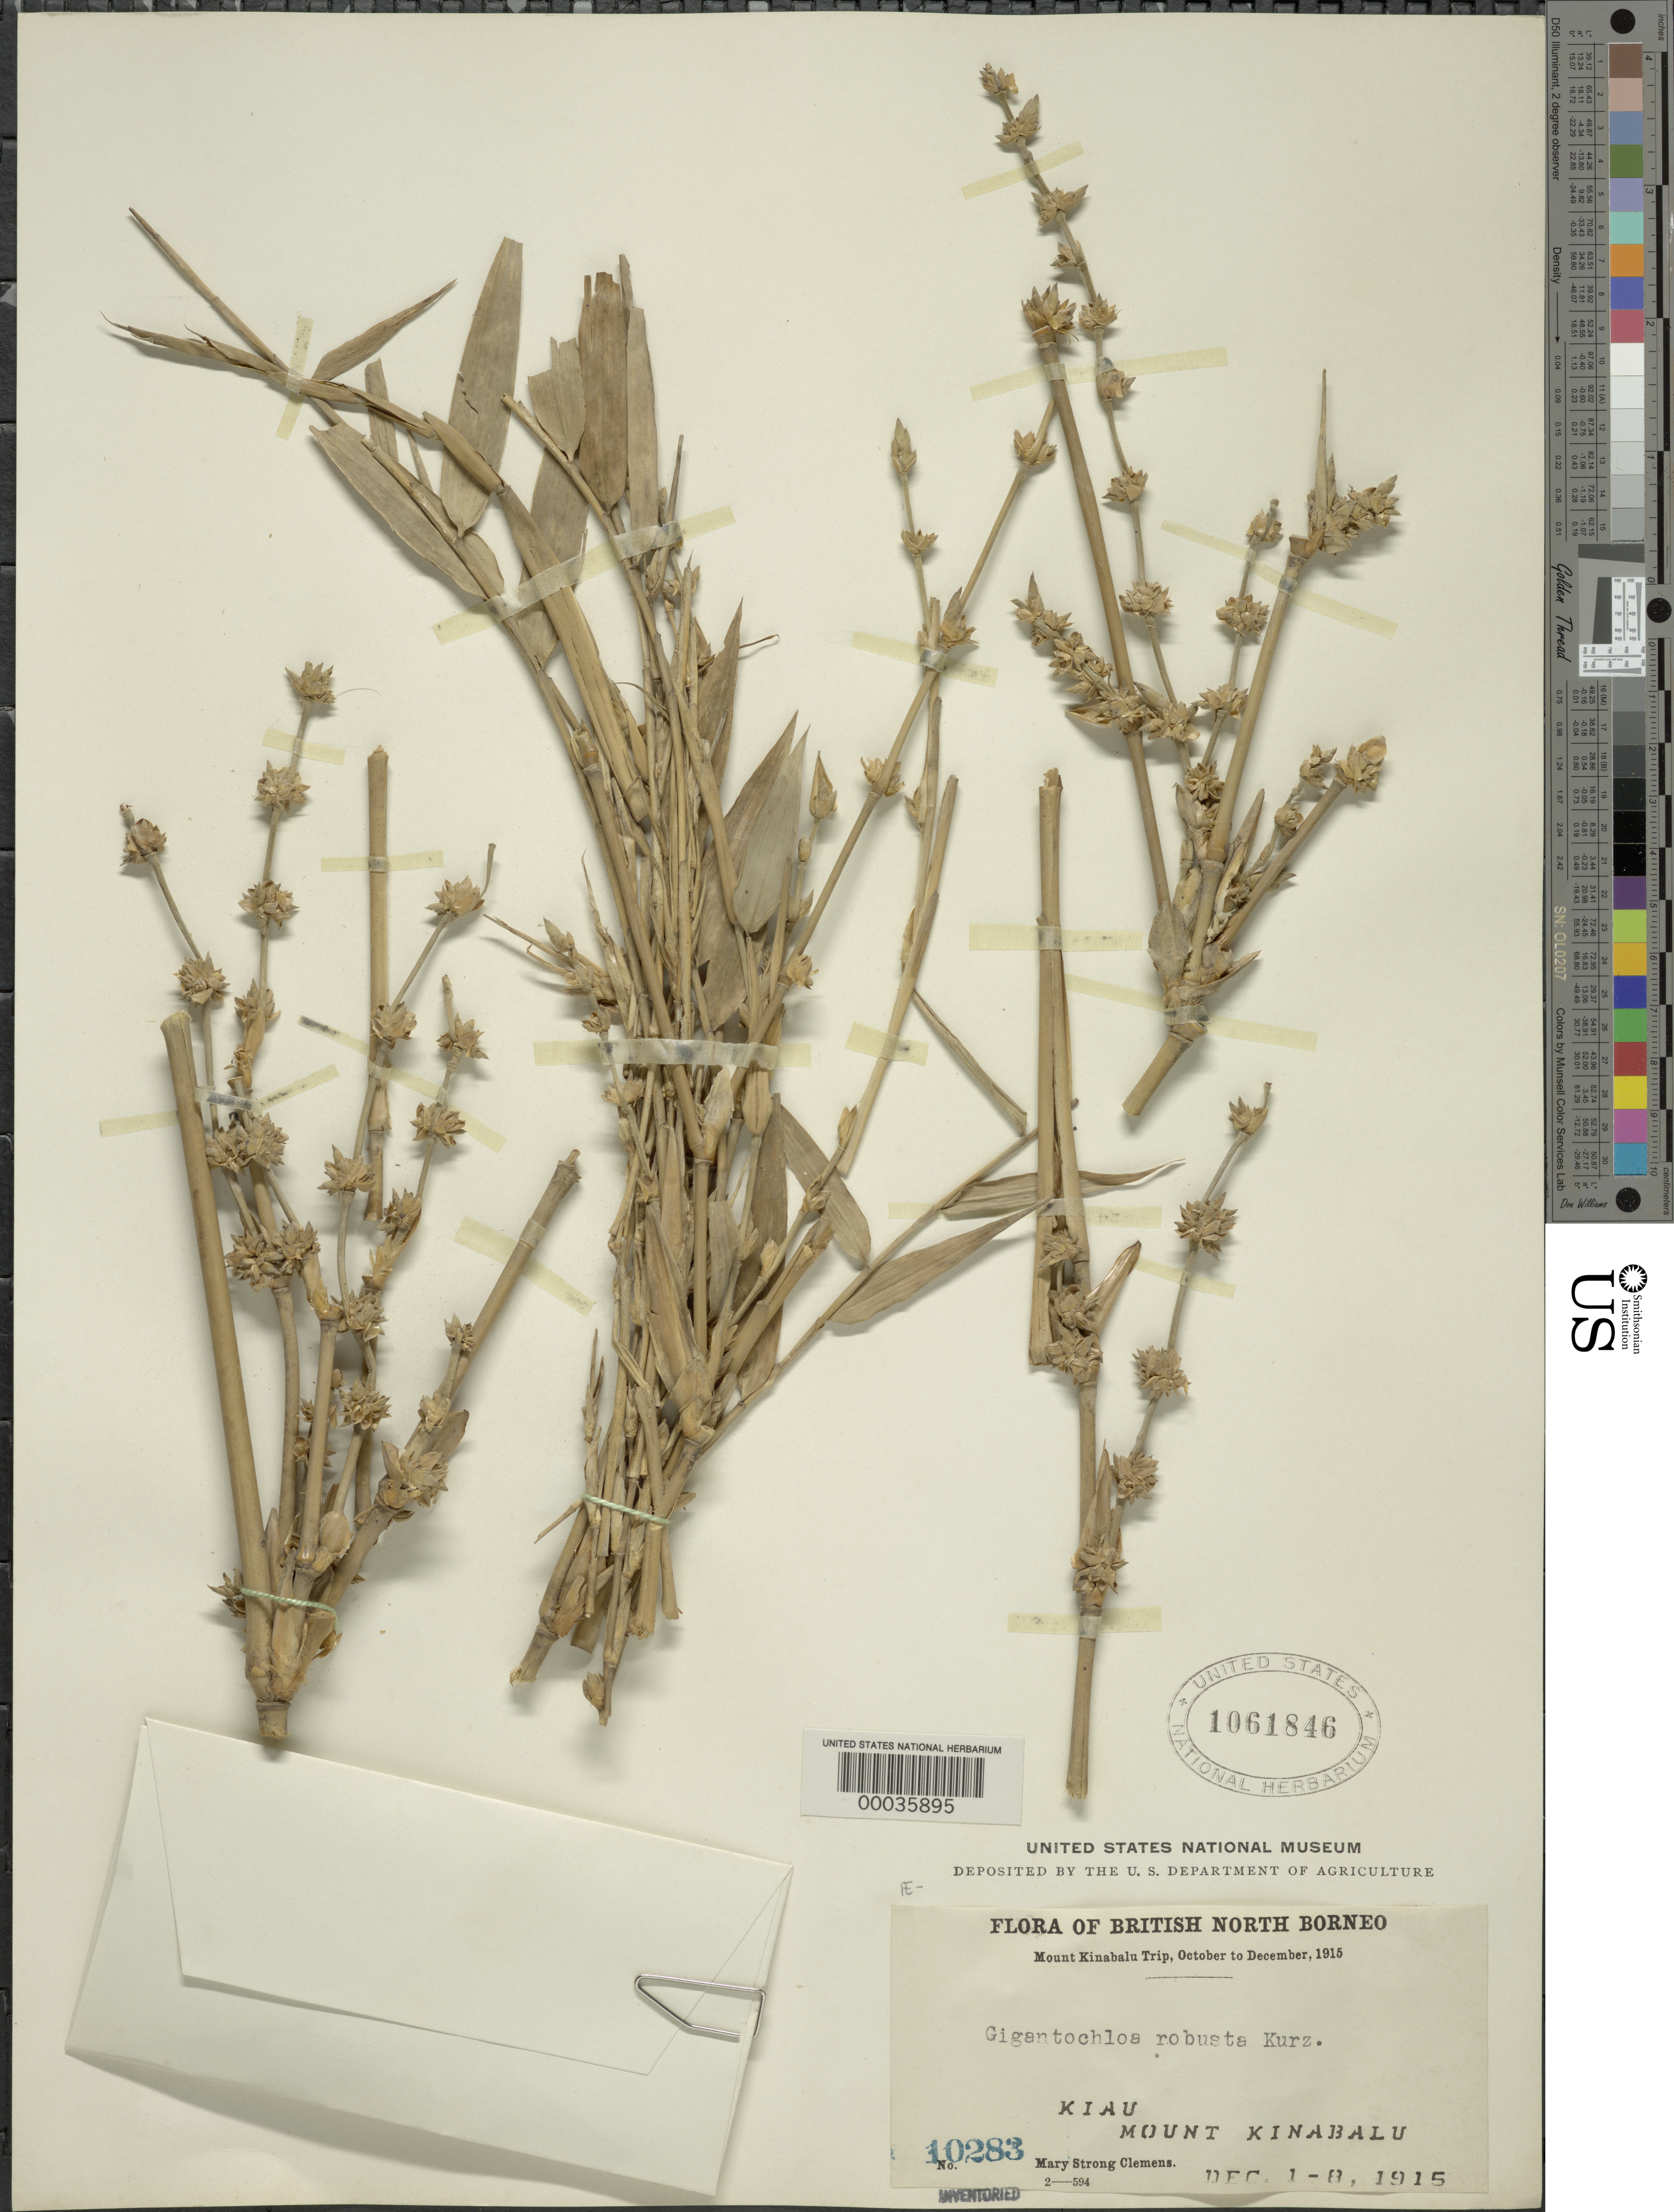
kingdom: Plantae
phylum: Tracheophyta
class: Liliopsida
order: Poales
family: Poaceae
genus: Dendrocalamus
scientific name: Dendrocalamus robusta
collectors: M. S. Clemens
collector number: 10283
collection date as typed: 01 Dec 1915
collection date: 1915-12-01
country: Malaysia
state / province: Sabah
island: Borneo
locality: Kiau, mount kinabalu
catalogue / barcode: US 1061846